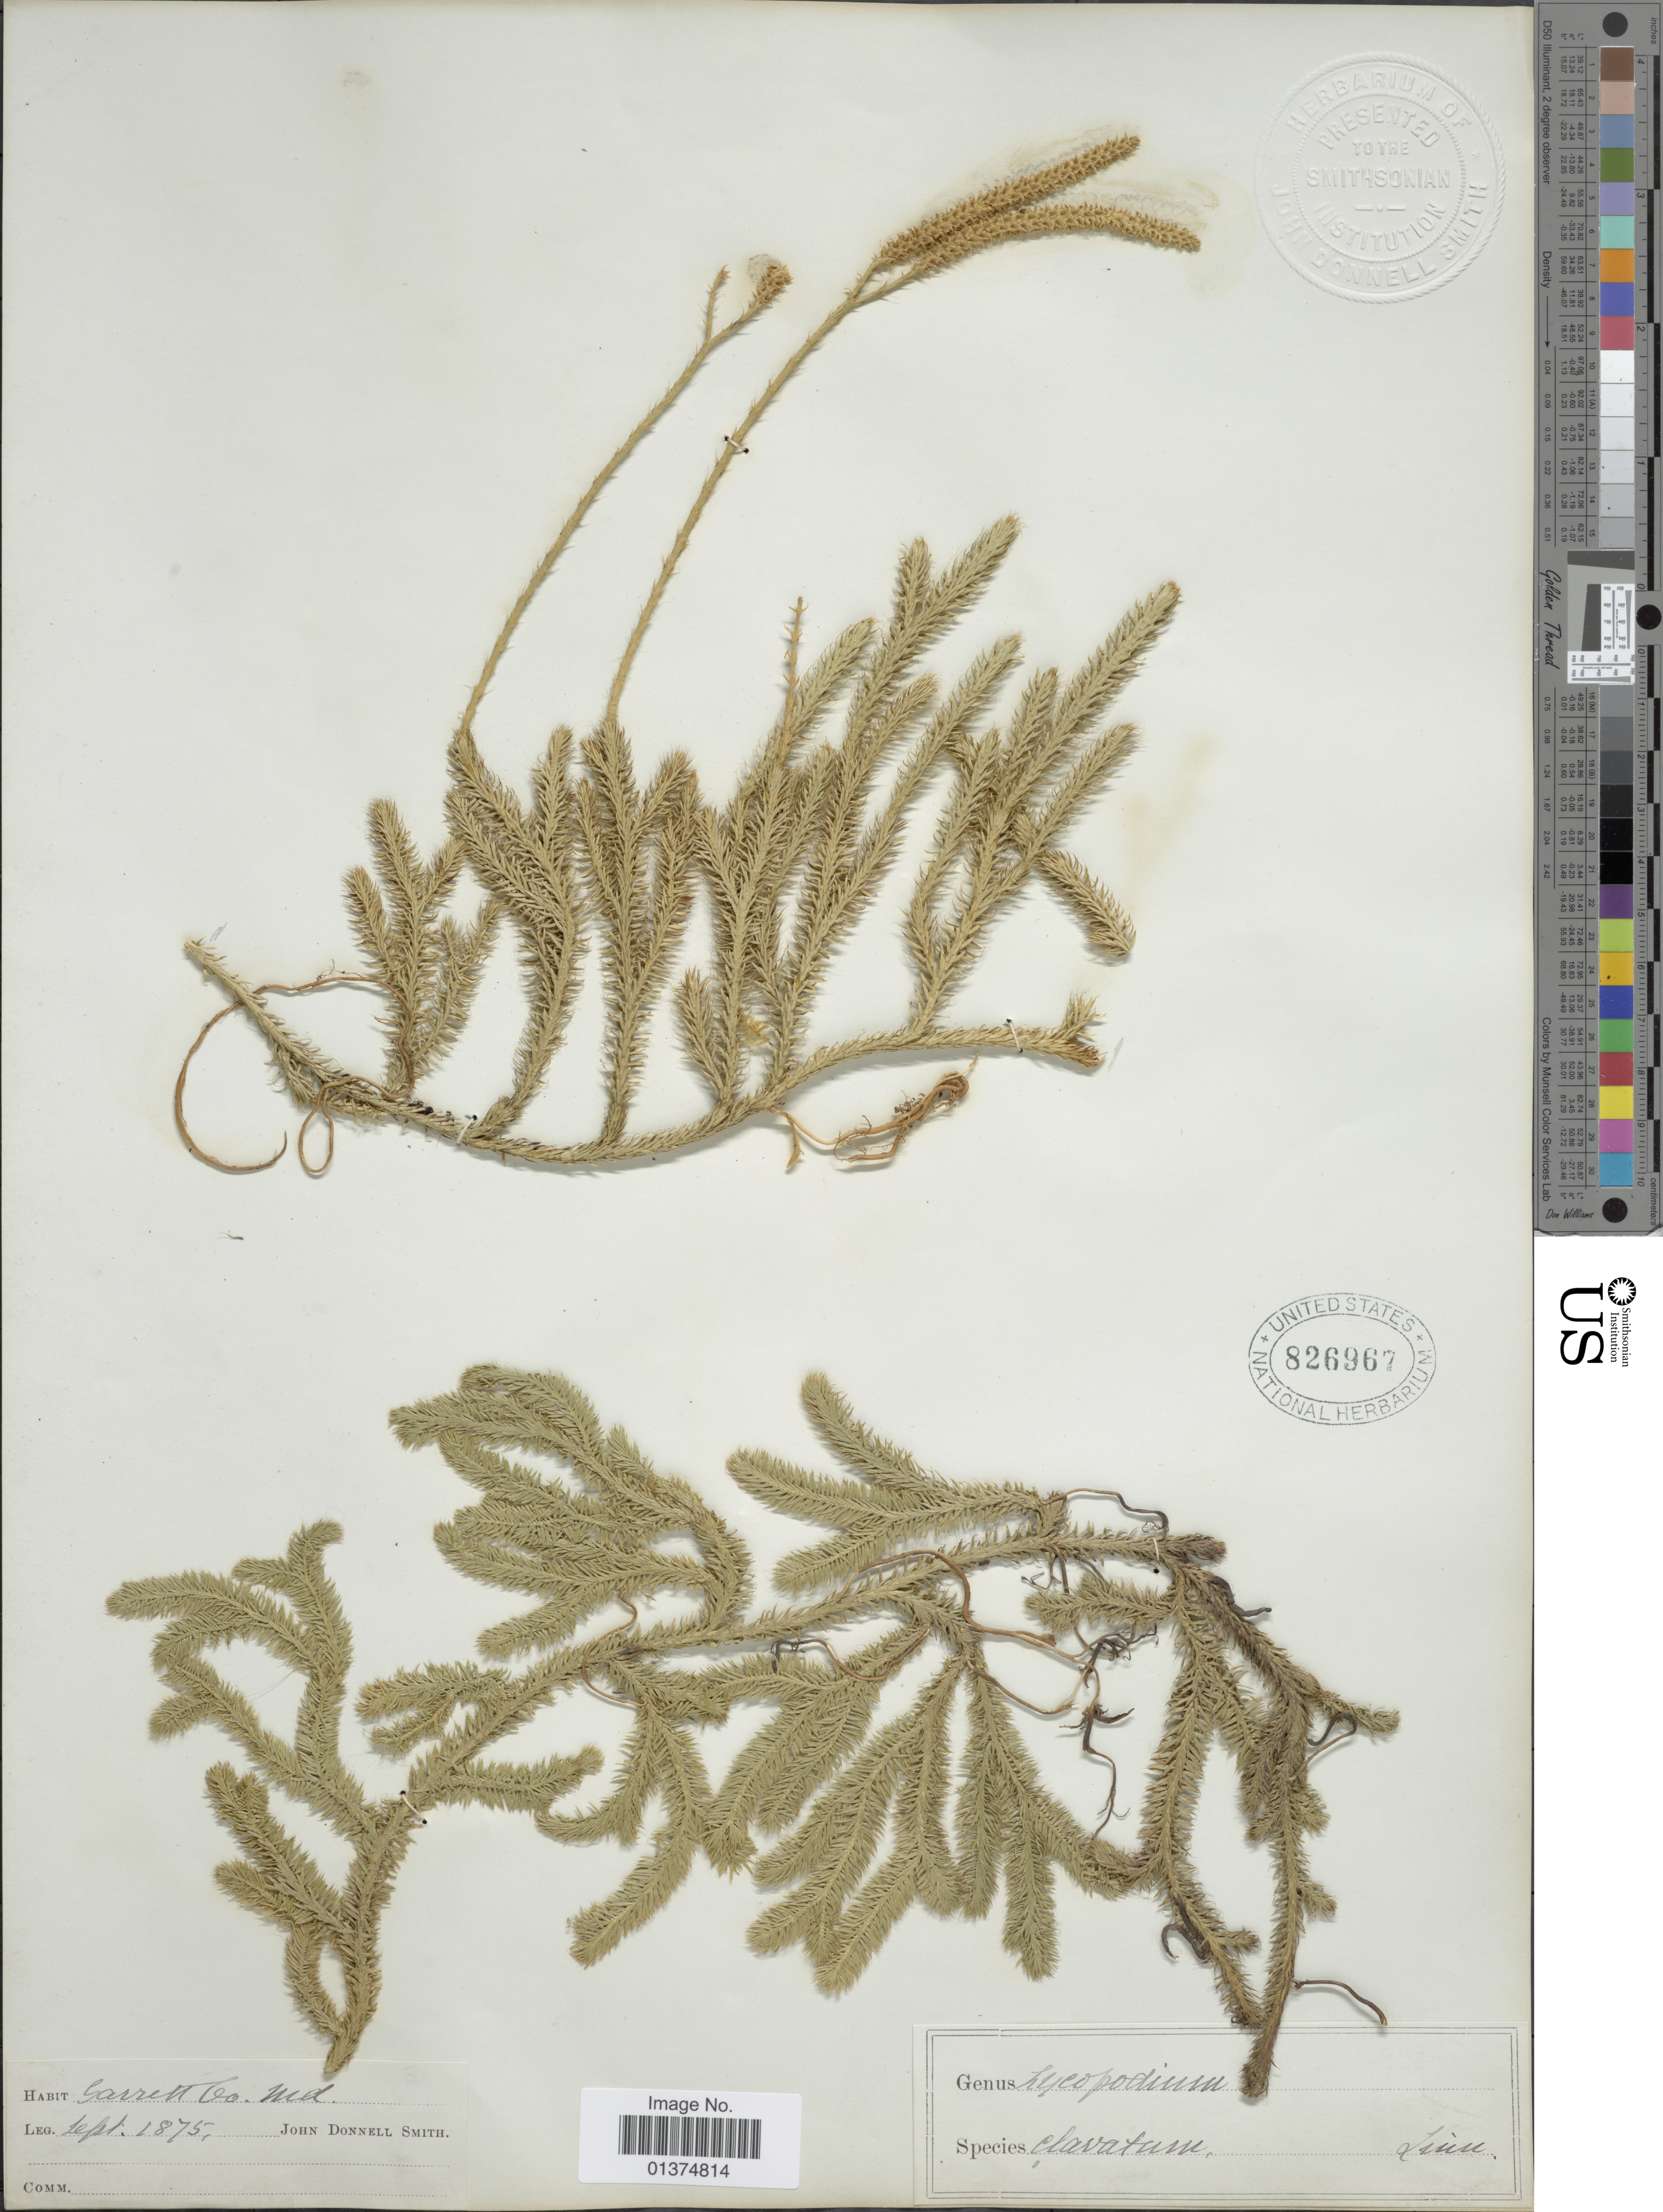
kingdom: Plantae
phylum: Tracheophyta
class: Lycopodiopsida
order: Lycopodiales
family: Lycopodiaceae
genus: Lycopodium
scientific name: Lycopodium clavatum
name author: L.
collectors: J. Donnell Smith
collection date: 1875-09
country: United States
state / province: Maryland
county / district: Garrett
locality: Garrett Co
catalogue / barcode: US 826967